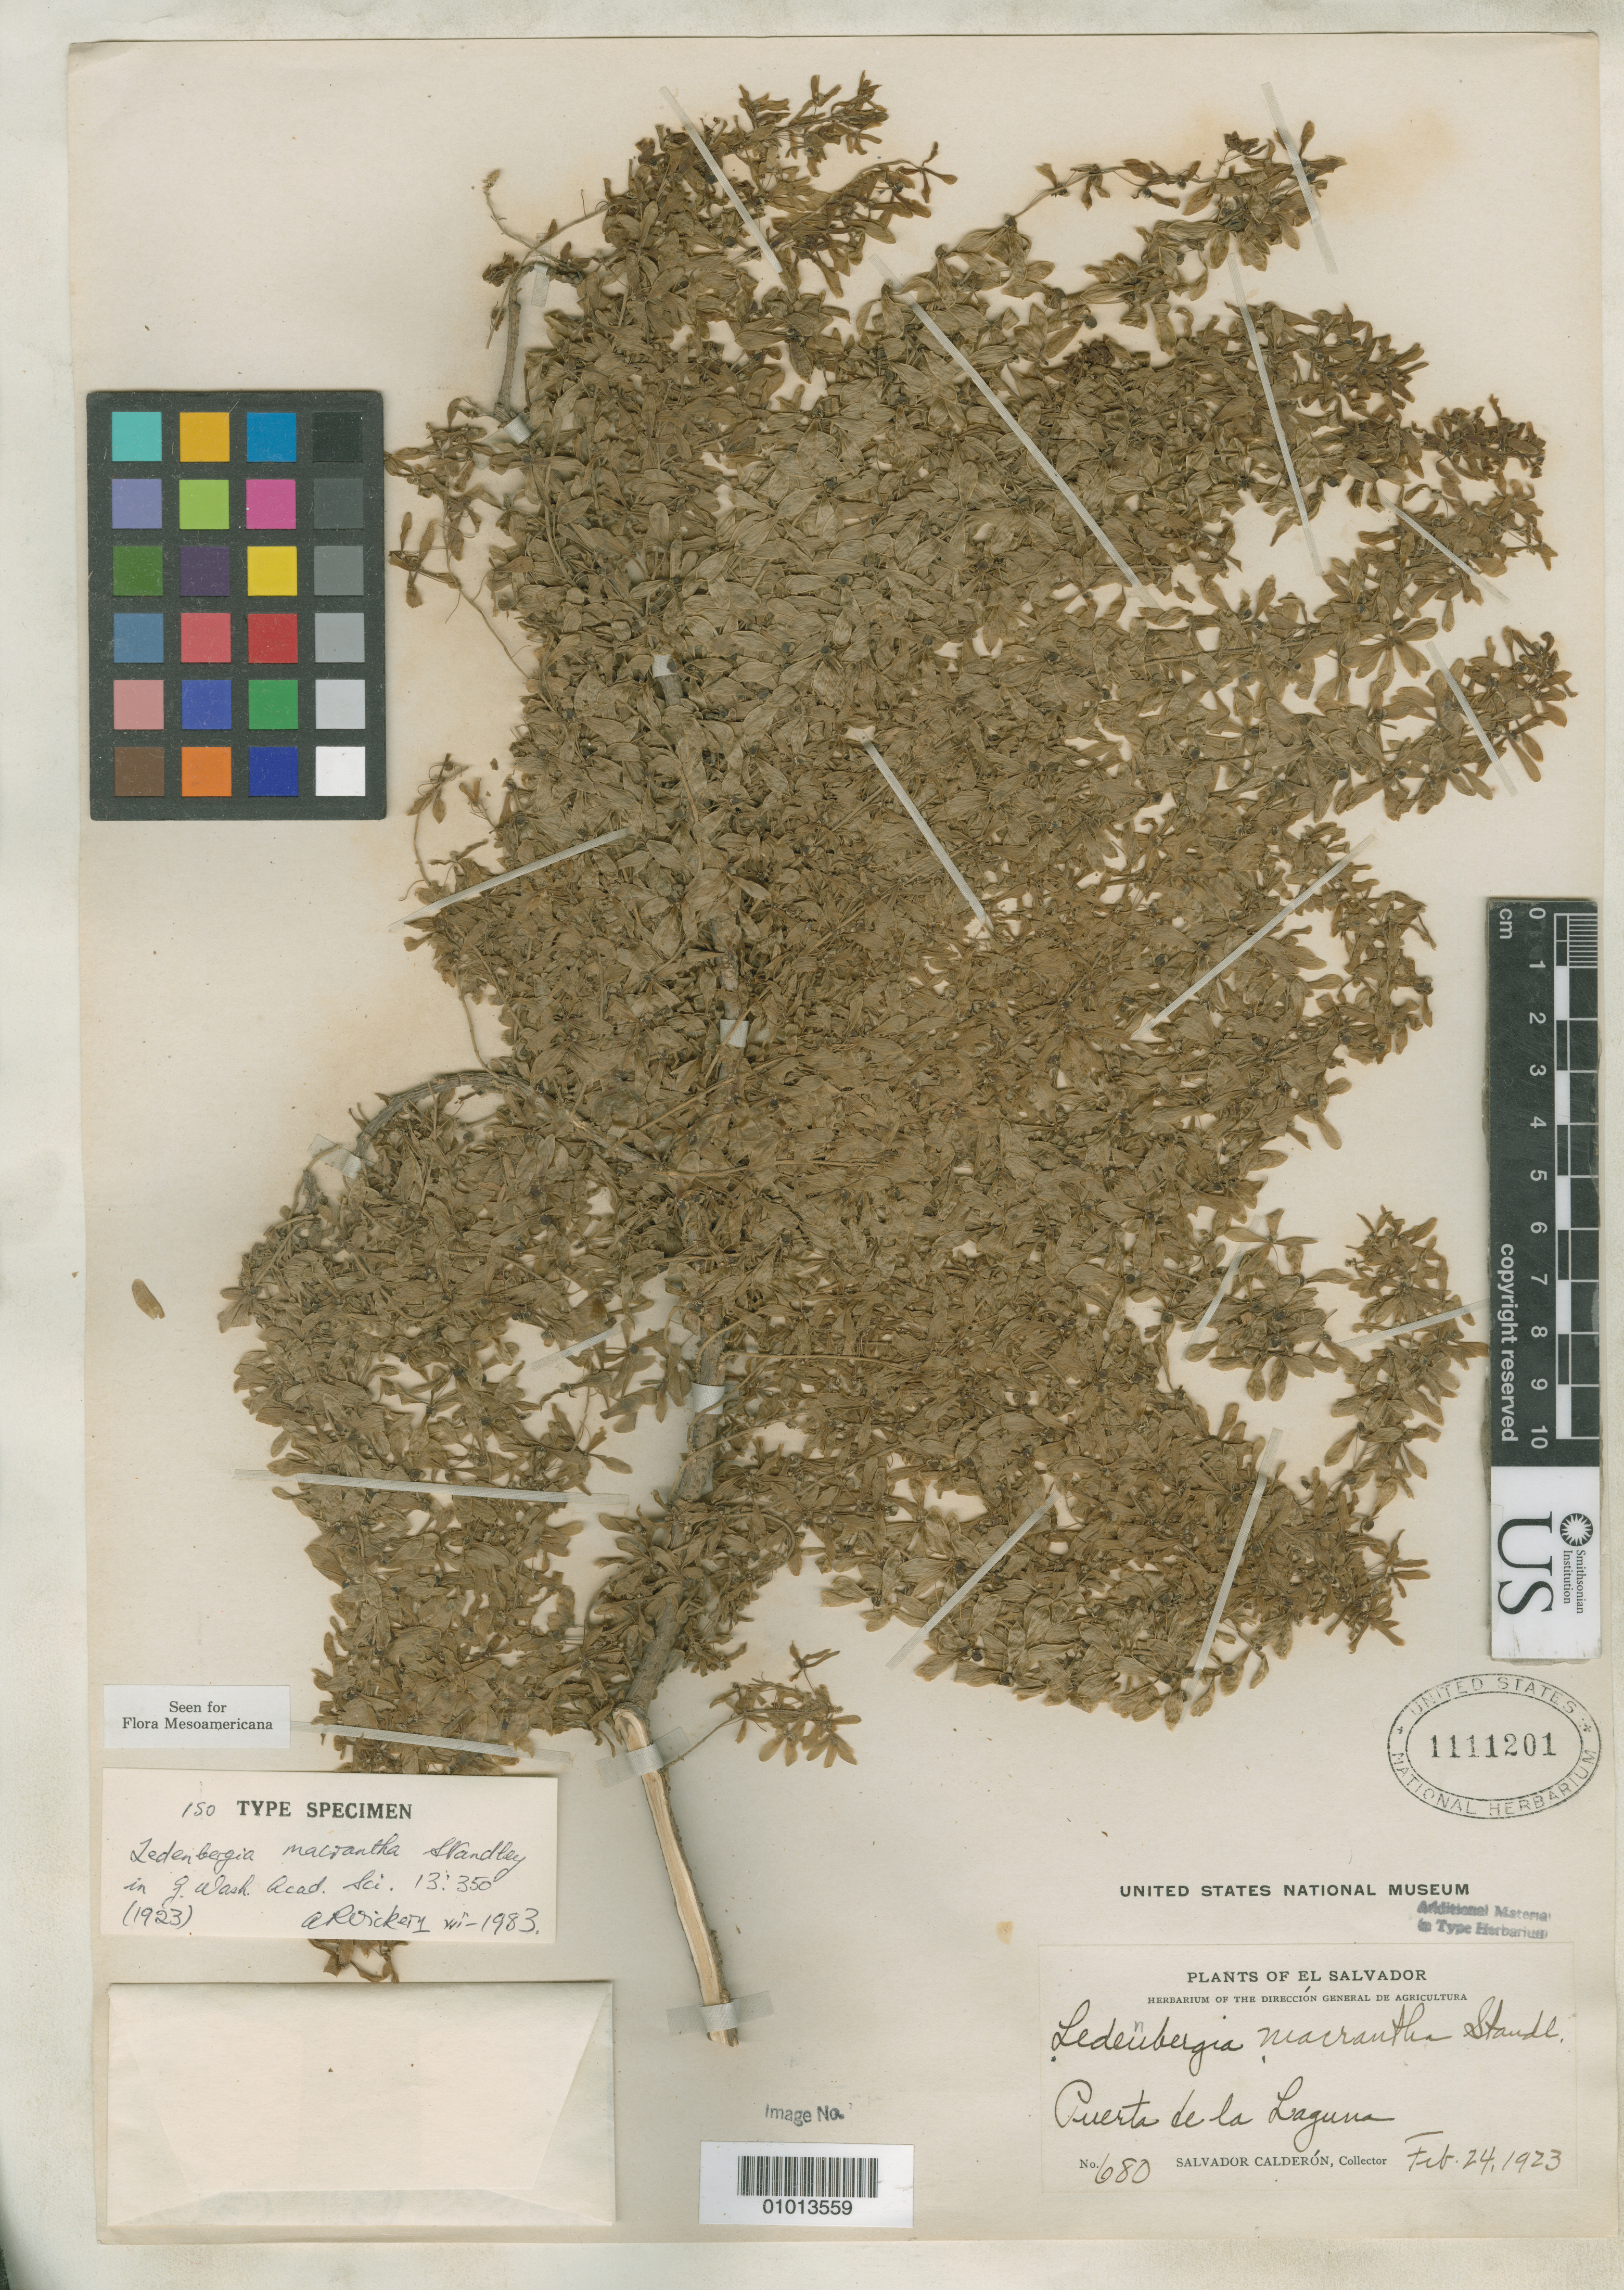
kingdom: Plantae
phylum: Tracheophyta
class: Magnoliopsida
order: Caryophyllales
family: Phytolaccaceae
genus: Ledenbergia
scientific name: Ledenbergia macrantha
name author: Standl.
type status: Isotype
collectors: S. Calderón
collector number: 680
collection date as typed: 24 Feb 1923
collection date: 1923-02-24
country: El Salvador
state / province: San Salvador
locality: Puerta de La Laguna, near San Salvador.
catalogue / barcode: US 1111201